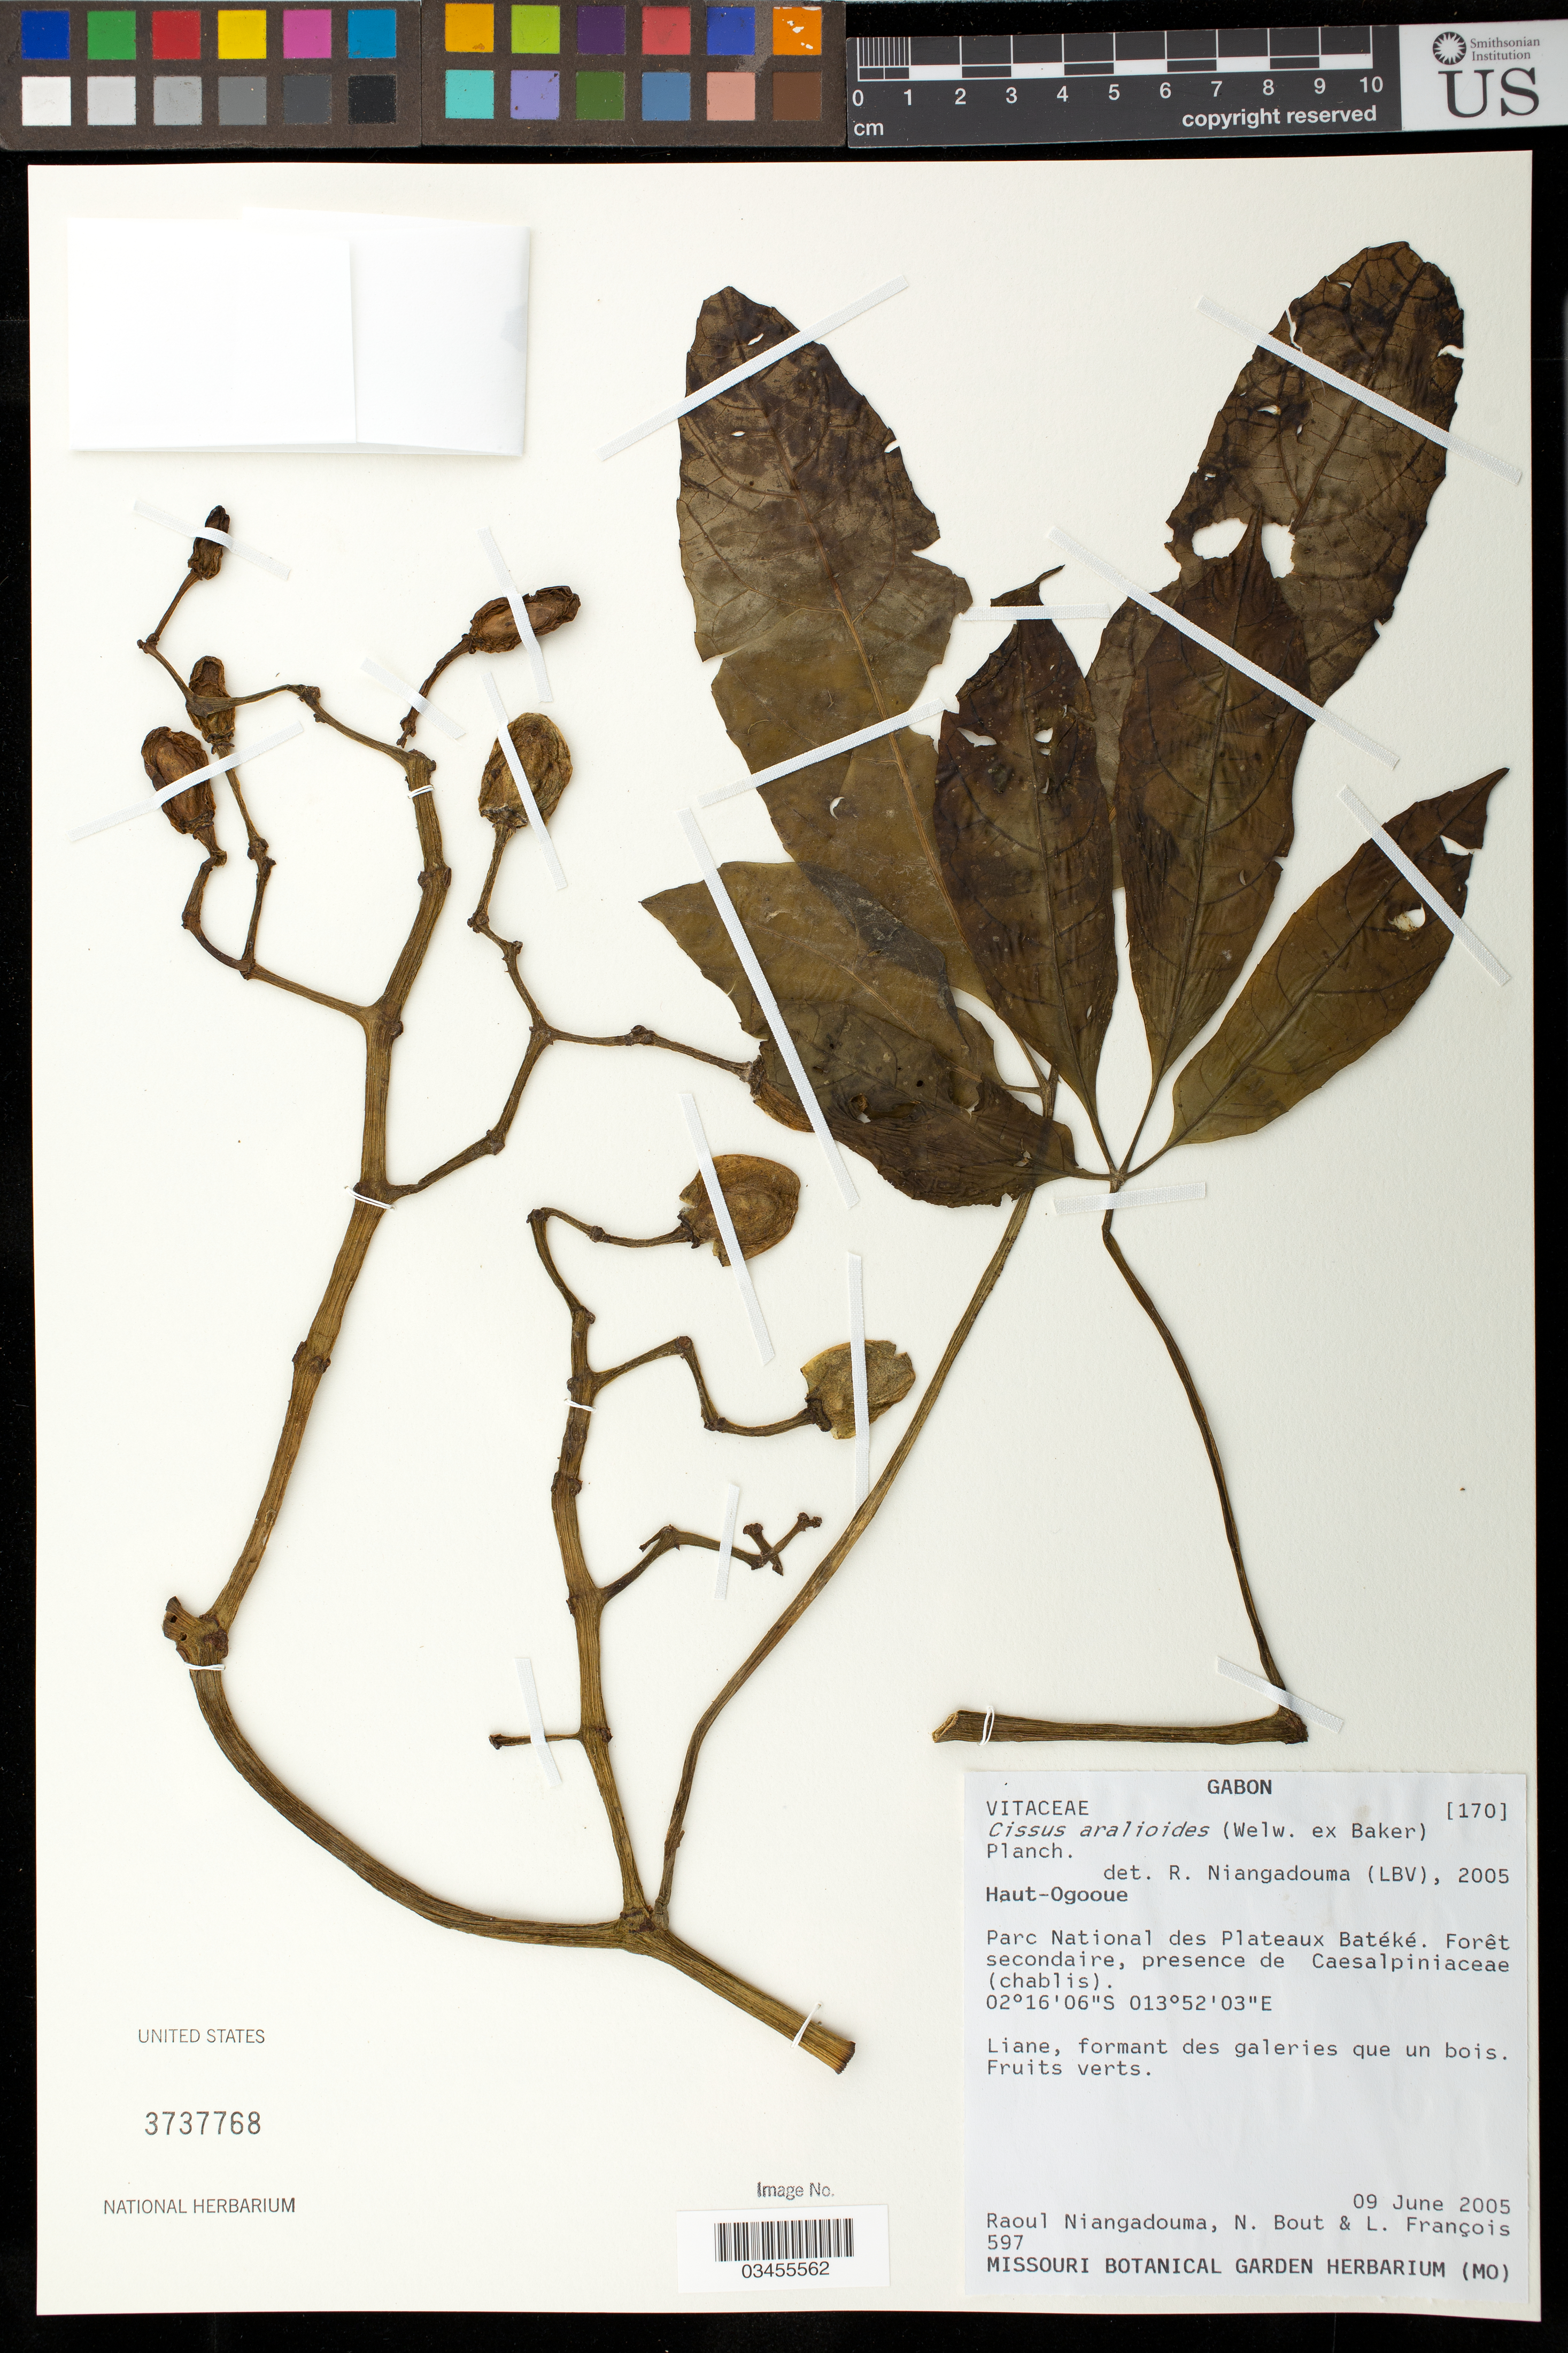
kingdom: Plantae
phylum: Tracheophyta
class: Magnoliopsida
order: Vitales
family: Vitaceae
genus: Cissus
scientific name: Cissus aralioides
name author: (Welw. ex Baker) Planch.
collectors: R. Niangadouma, N. Bout & L. Francois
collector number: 597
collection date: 2005-06-09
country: Gabon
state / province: Haut-Ogooué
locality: Parc National des Plateaux Bateke.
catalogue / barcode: US 3737768